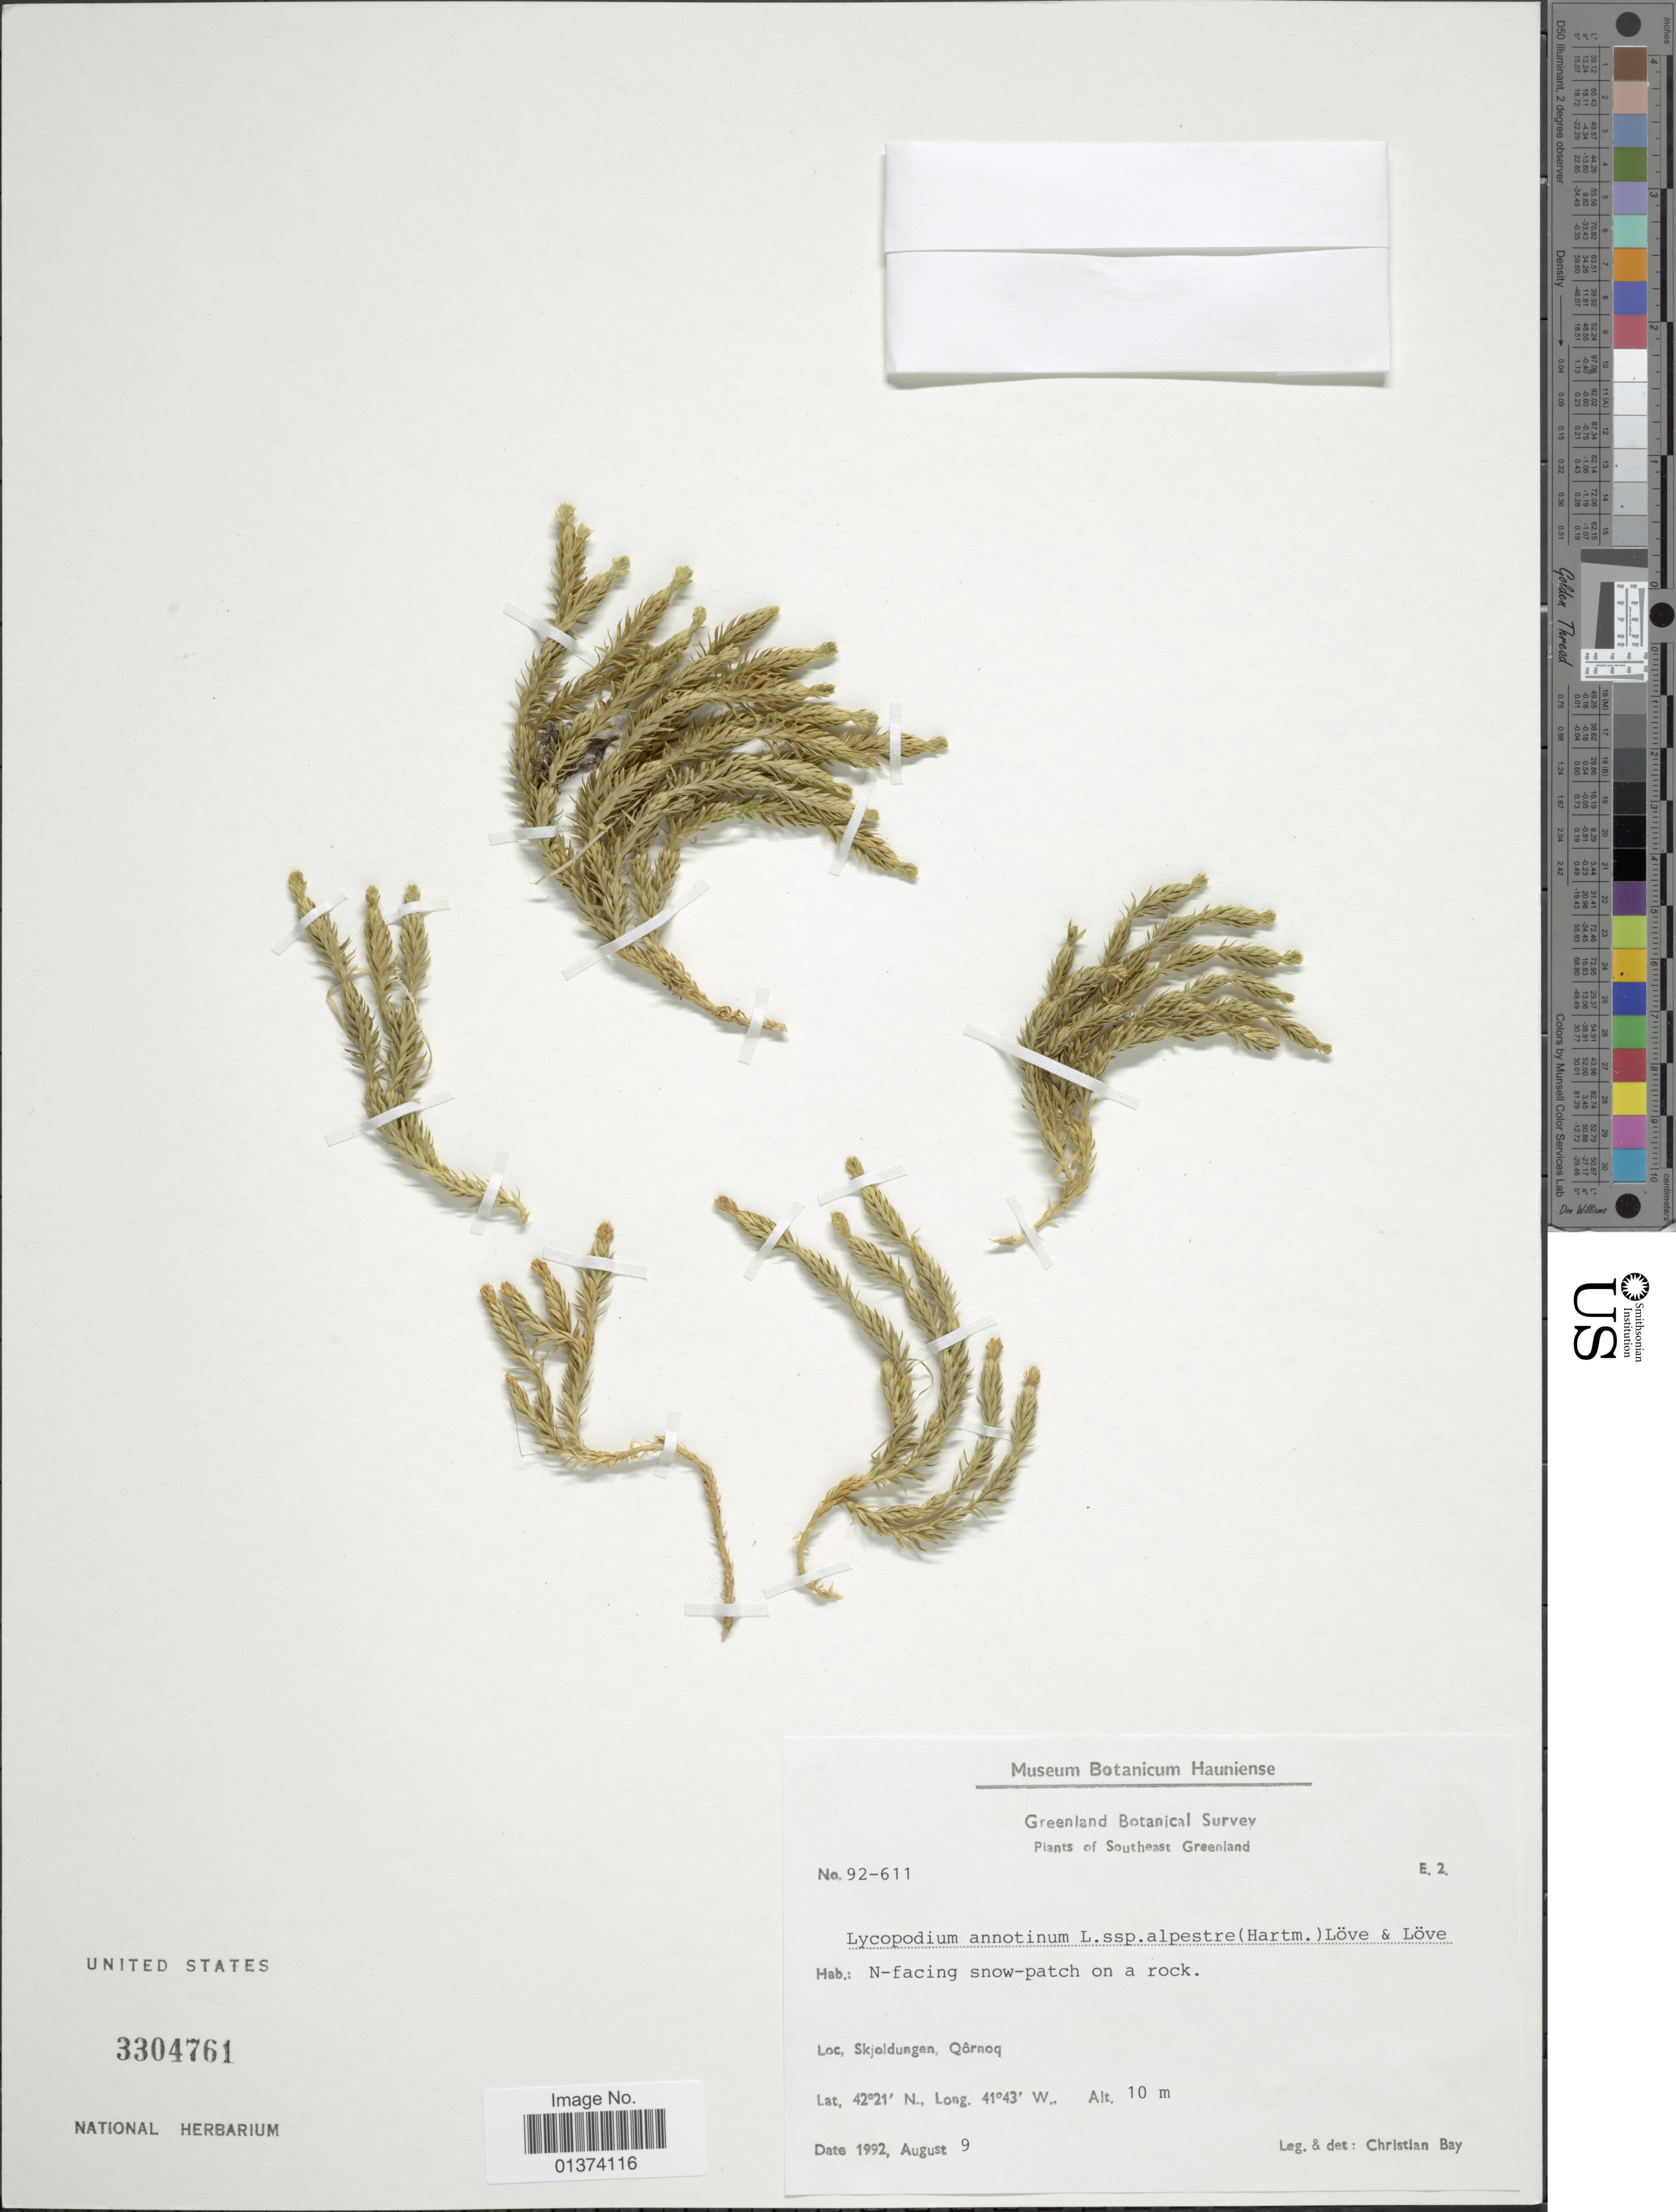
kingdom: Plantae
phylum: Tracheophyta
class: Lycopodiopsida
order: Lycopodiales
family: Lycopodiaceae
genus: Spinulum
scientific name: Spinulum annotinum subsp. annotinum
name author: (L.) A. Haines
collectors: C. Bay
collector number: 92-611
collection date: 1992-08-09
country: Greenland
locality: Skjoldungen, Qôrnoq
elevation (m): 10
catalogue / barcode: US 3304761